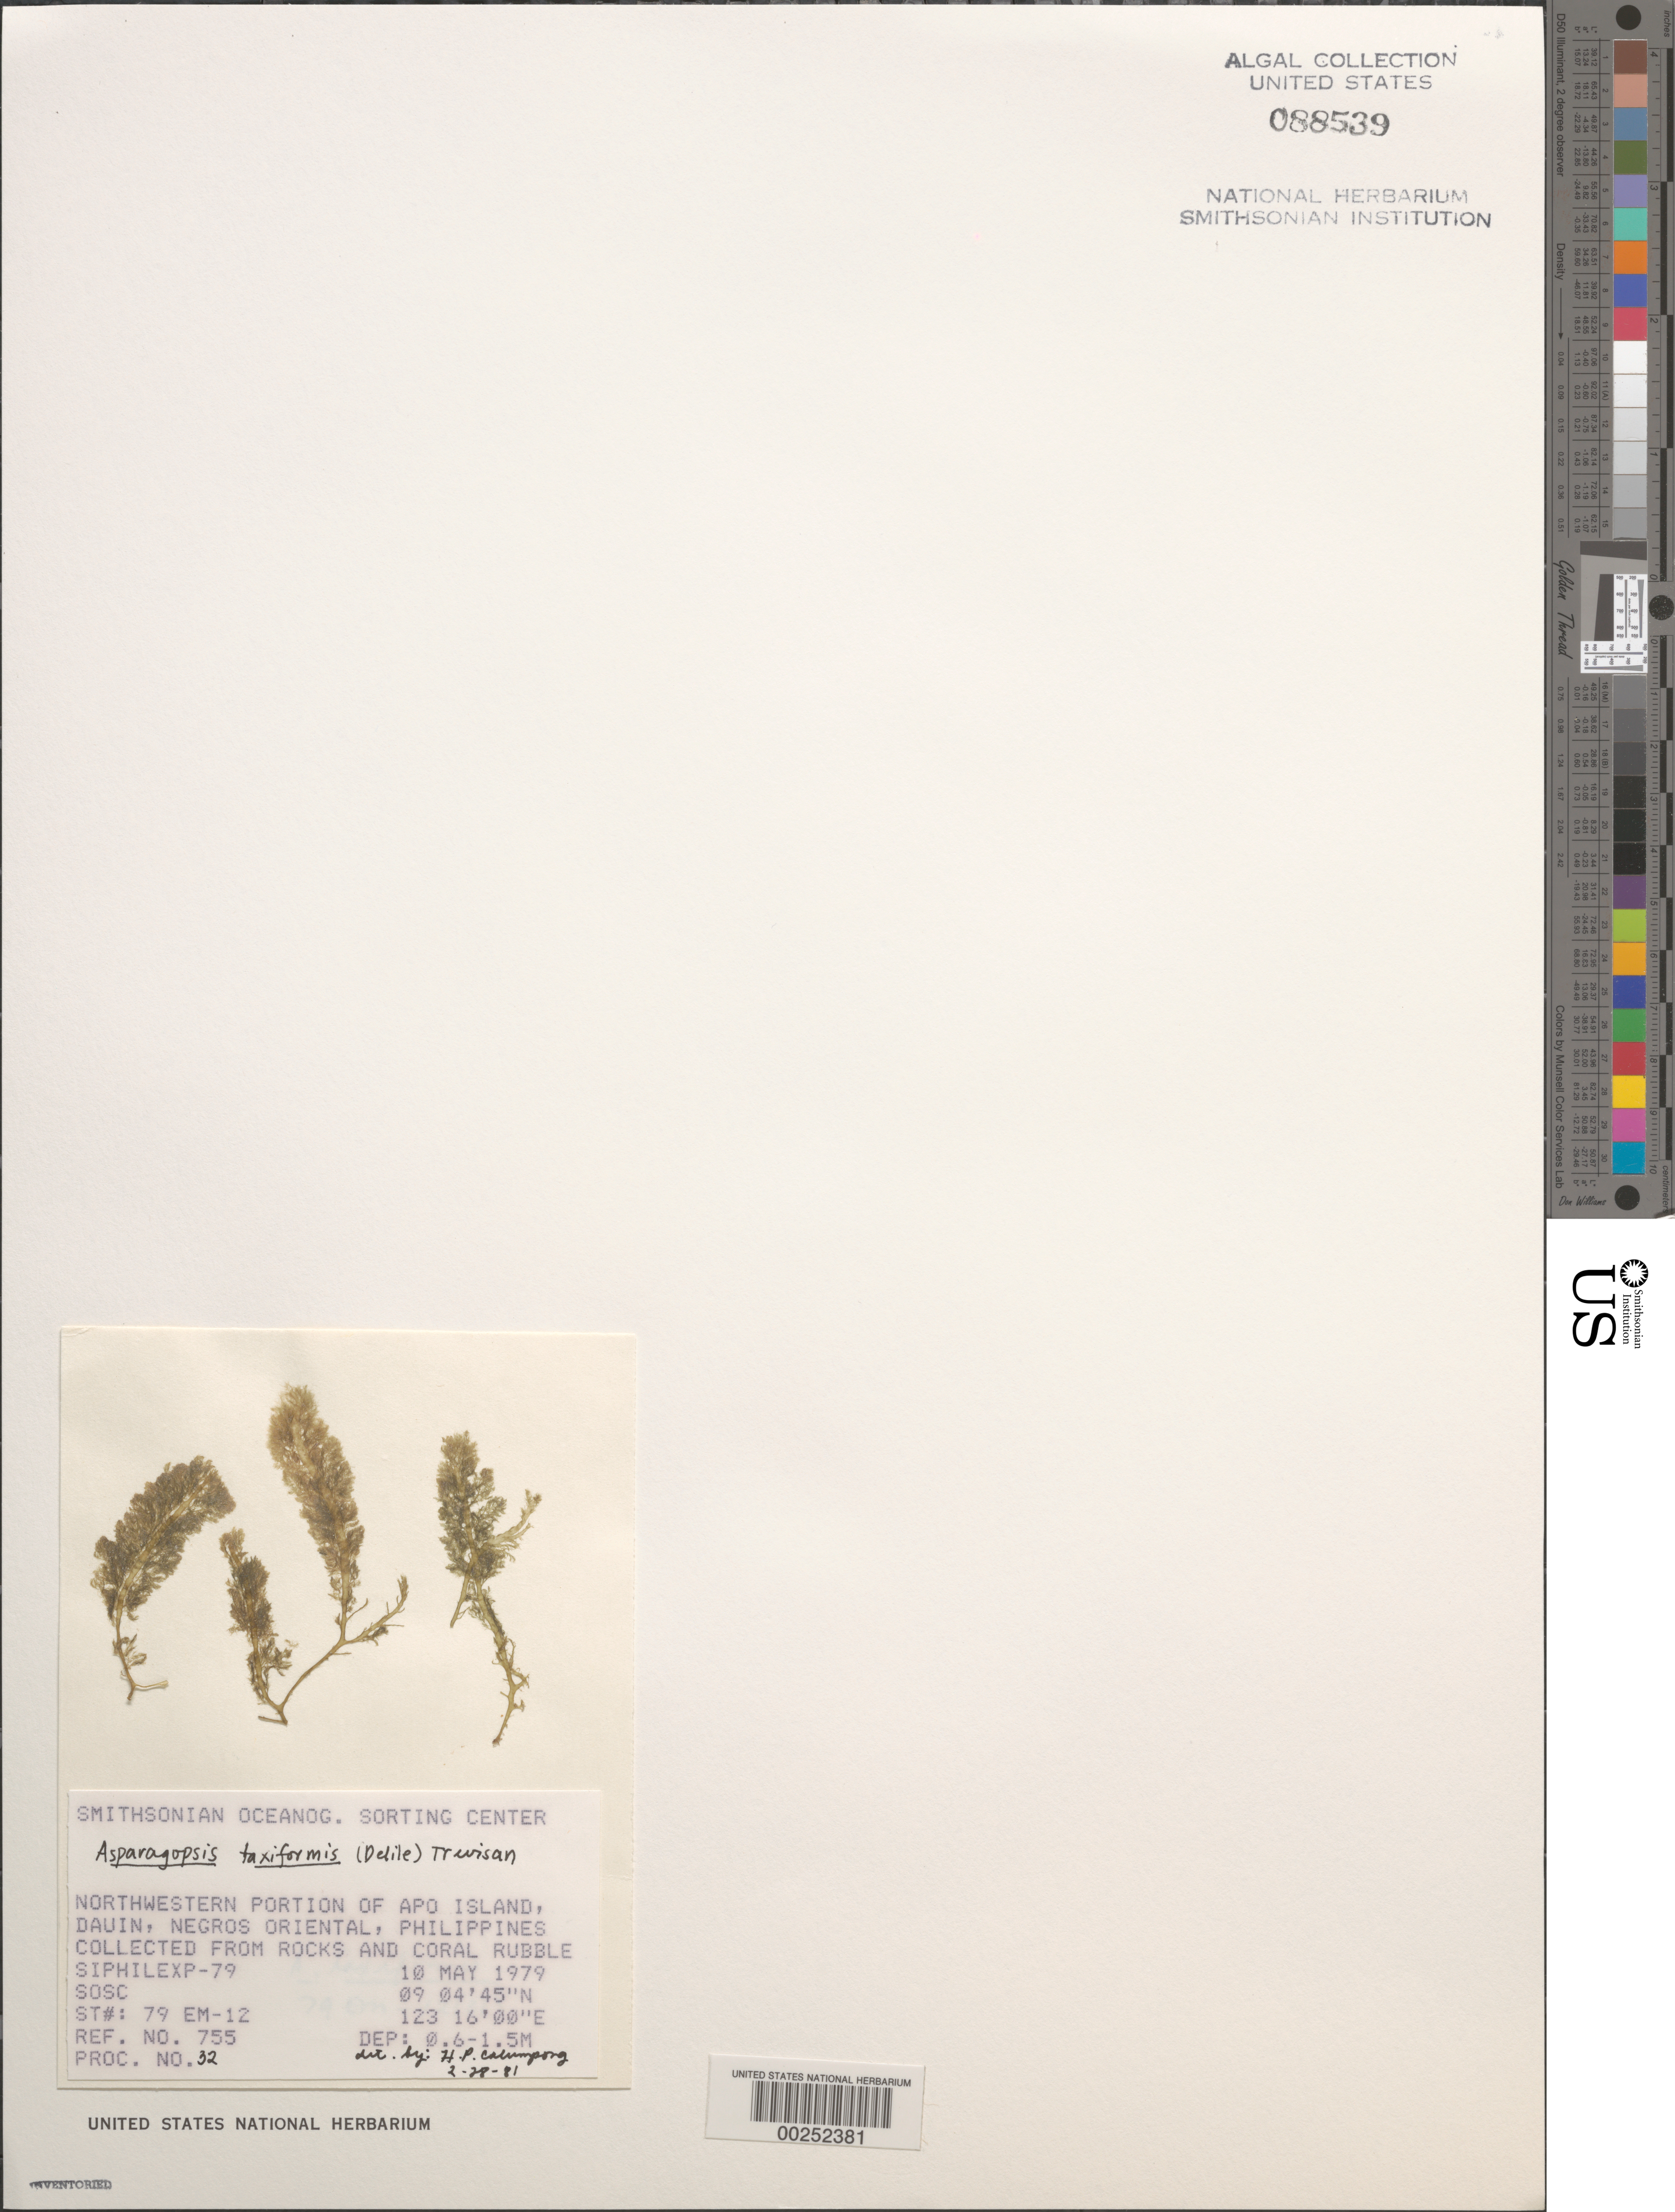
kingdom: Plantae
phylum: Rhodophyta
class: Florideophyceae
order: Bonnemaisoniales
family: Bonnemaisoniaceae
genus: Asparagopsis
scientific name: Asparagopsis taxiformis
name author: (Delile) Trevis.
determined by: Calumpong, H. P.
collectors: SOSC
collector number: Station 78 Em-12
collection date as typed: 10 May 1979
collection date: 1979-05-10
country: Philippines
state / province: Central Visayas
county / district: Negros Oriental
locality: Apo island, dauin, negros oriental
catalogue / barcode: US 88539